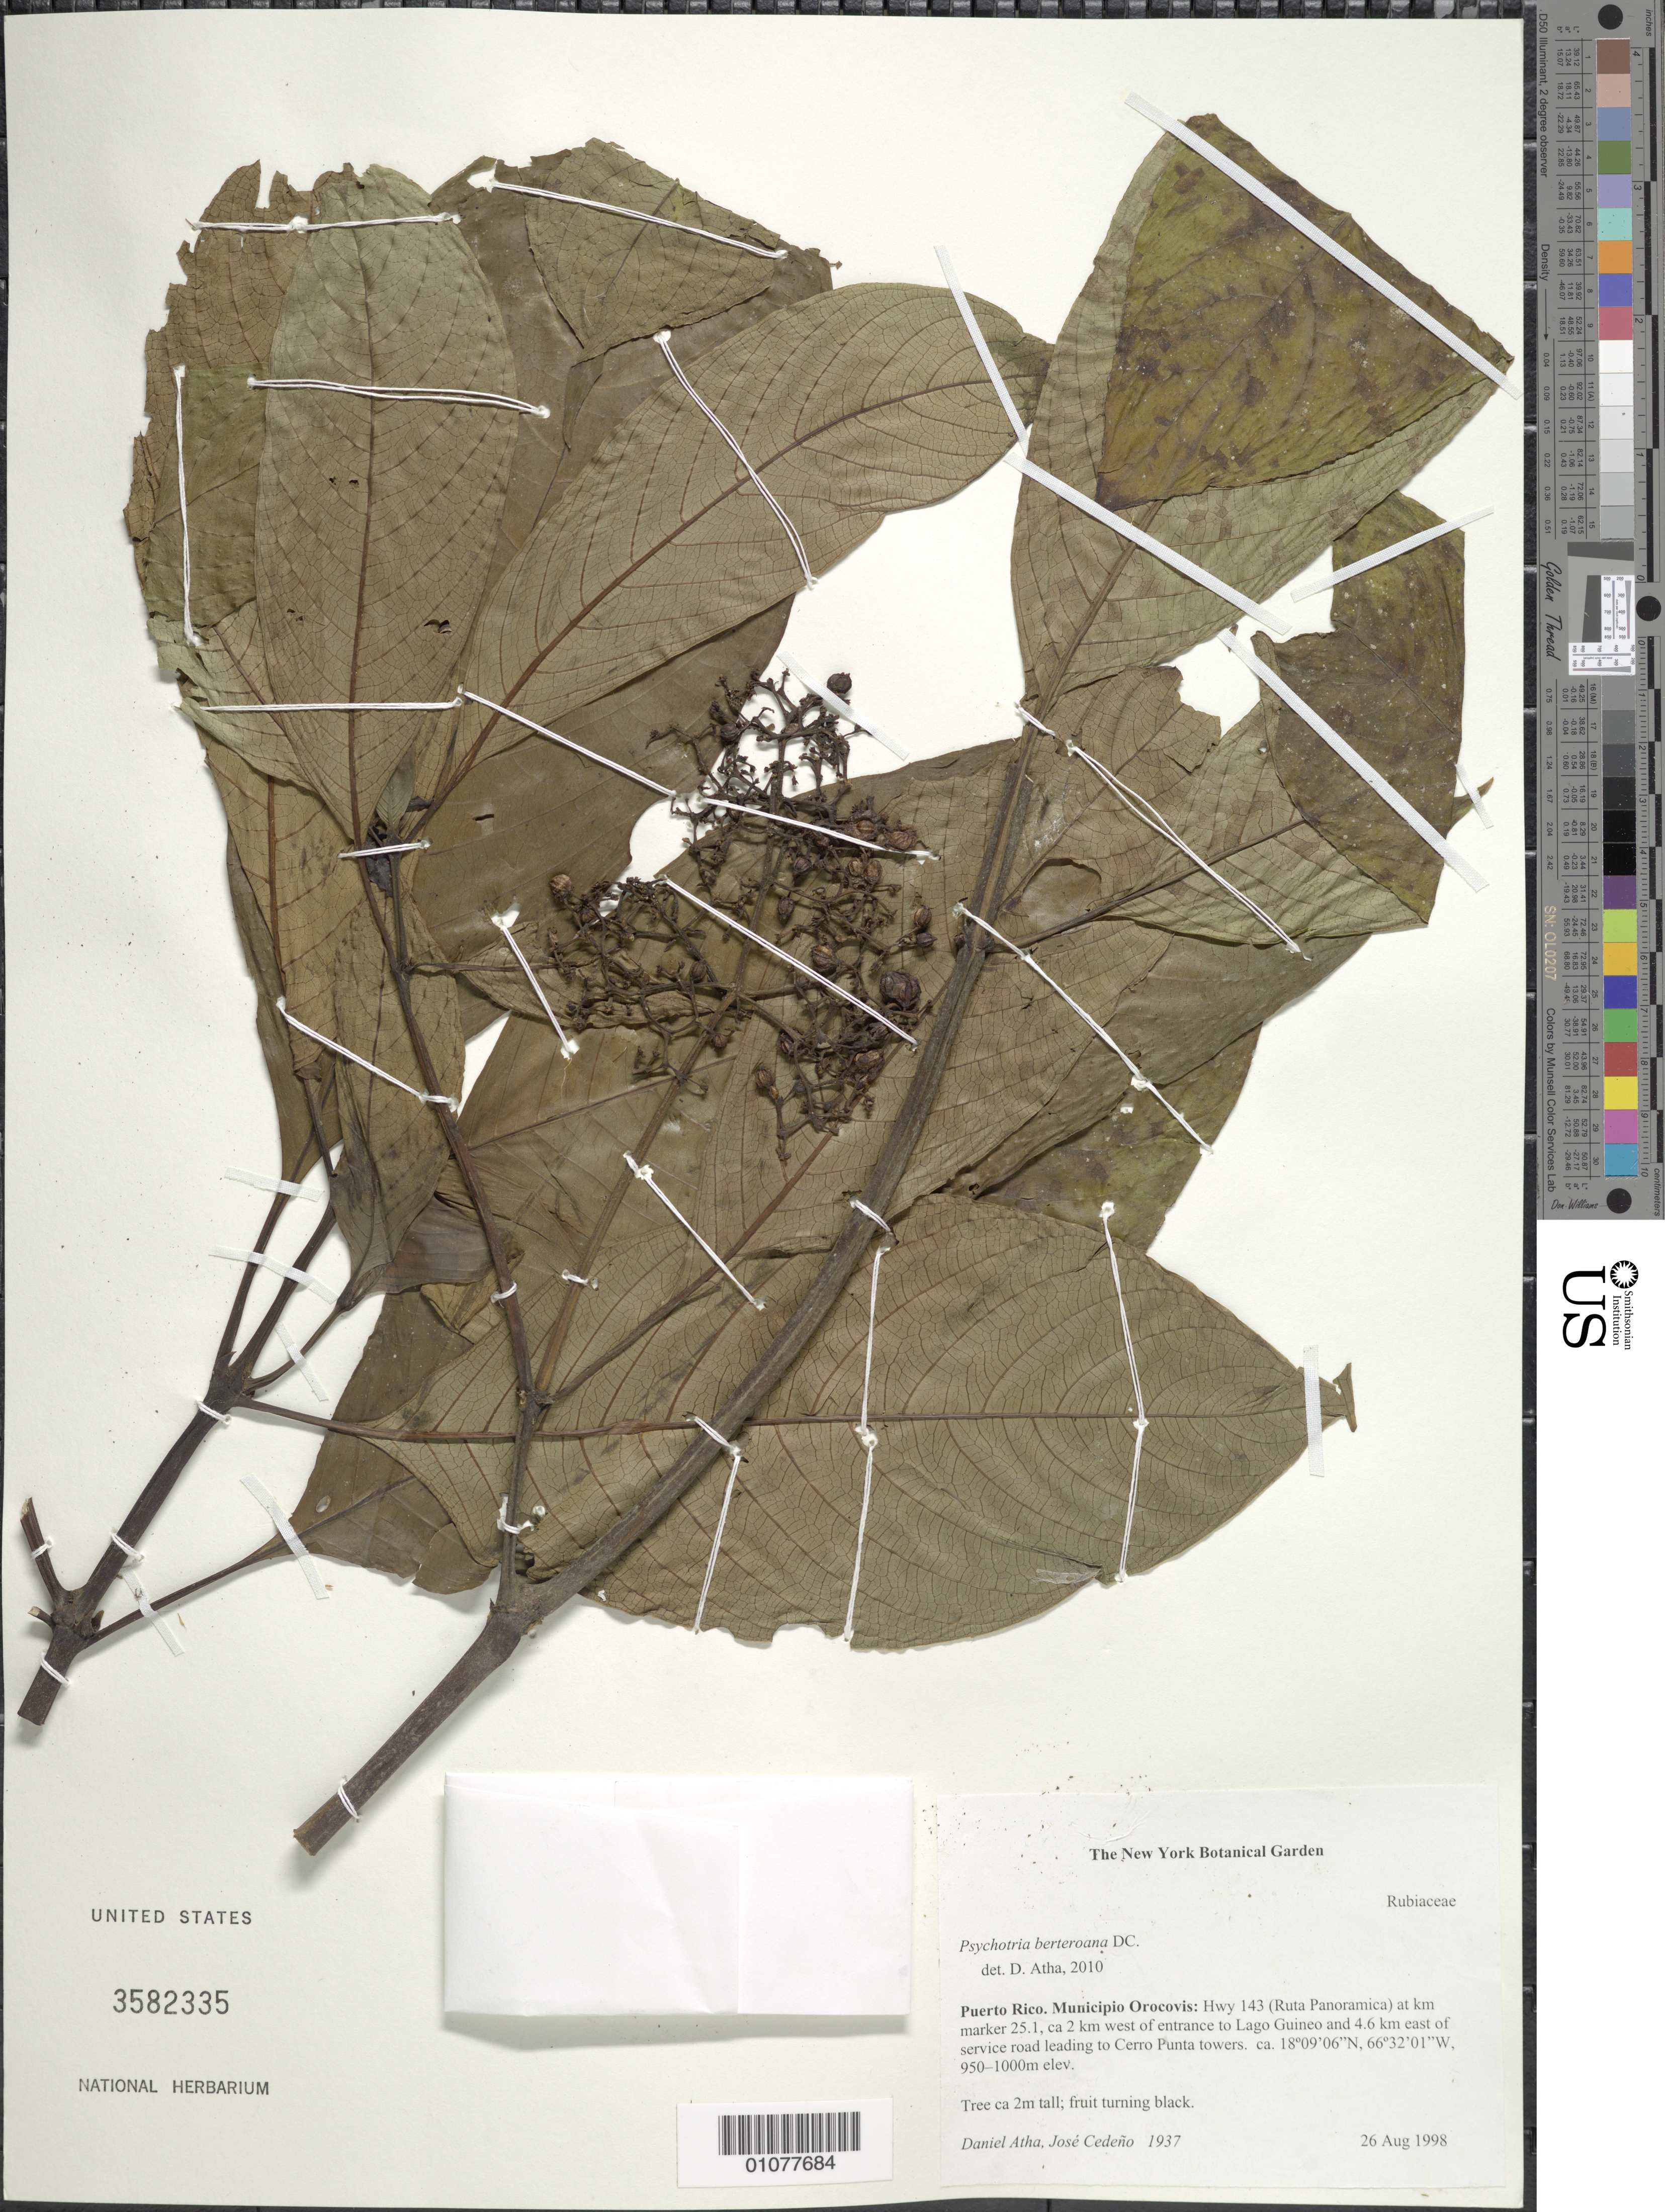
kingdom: Plantae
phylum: Tracheophyta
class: Magnoliopsida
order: Gentianales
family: Rubiaceae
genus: Psychotria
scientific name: Psychotria berteroana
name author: DC.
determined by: Atha, D.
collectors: D. Atha & J. A. Cedeño M.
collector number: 1937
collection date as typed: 26 Aug 1998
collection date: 1998-08-26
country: Puerto Rico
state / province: Orocovis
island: Puerto Rico I.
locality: Municipio Orocovis; Hwy 143 (Ruta Panoramica) at Km marker 25.1, ca. 2 km W of entrance to Lago Guineo and 4.6 km E of service road leading to Cerro Punta towers.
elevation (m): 950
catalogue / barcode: US 3582335